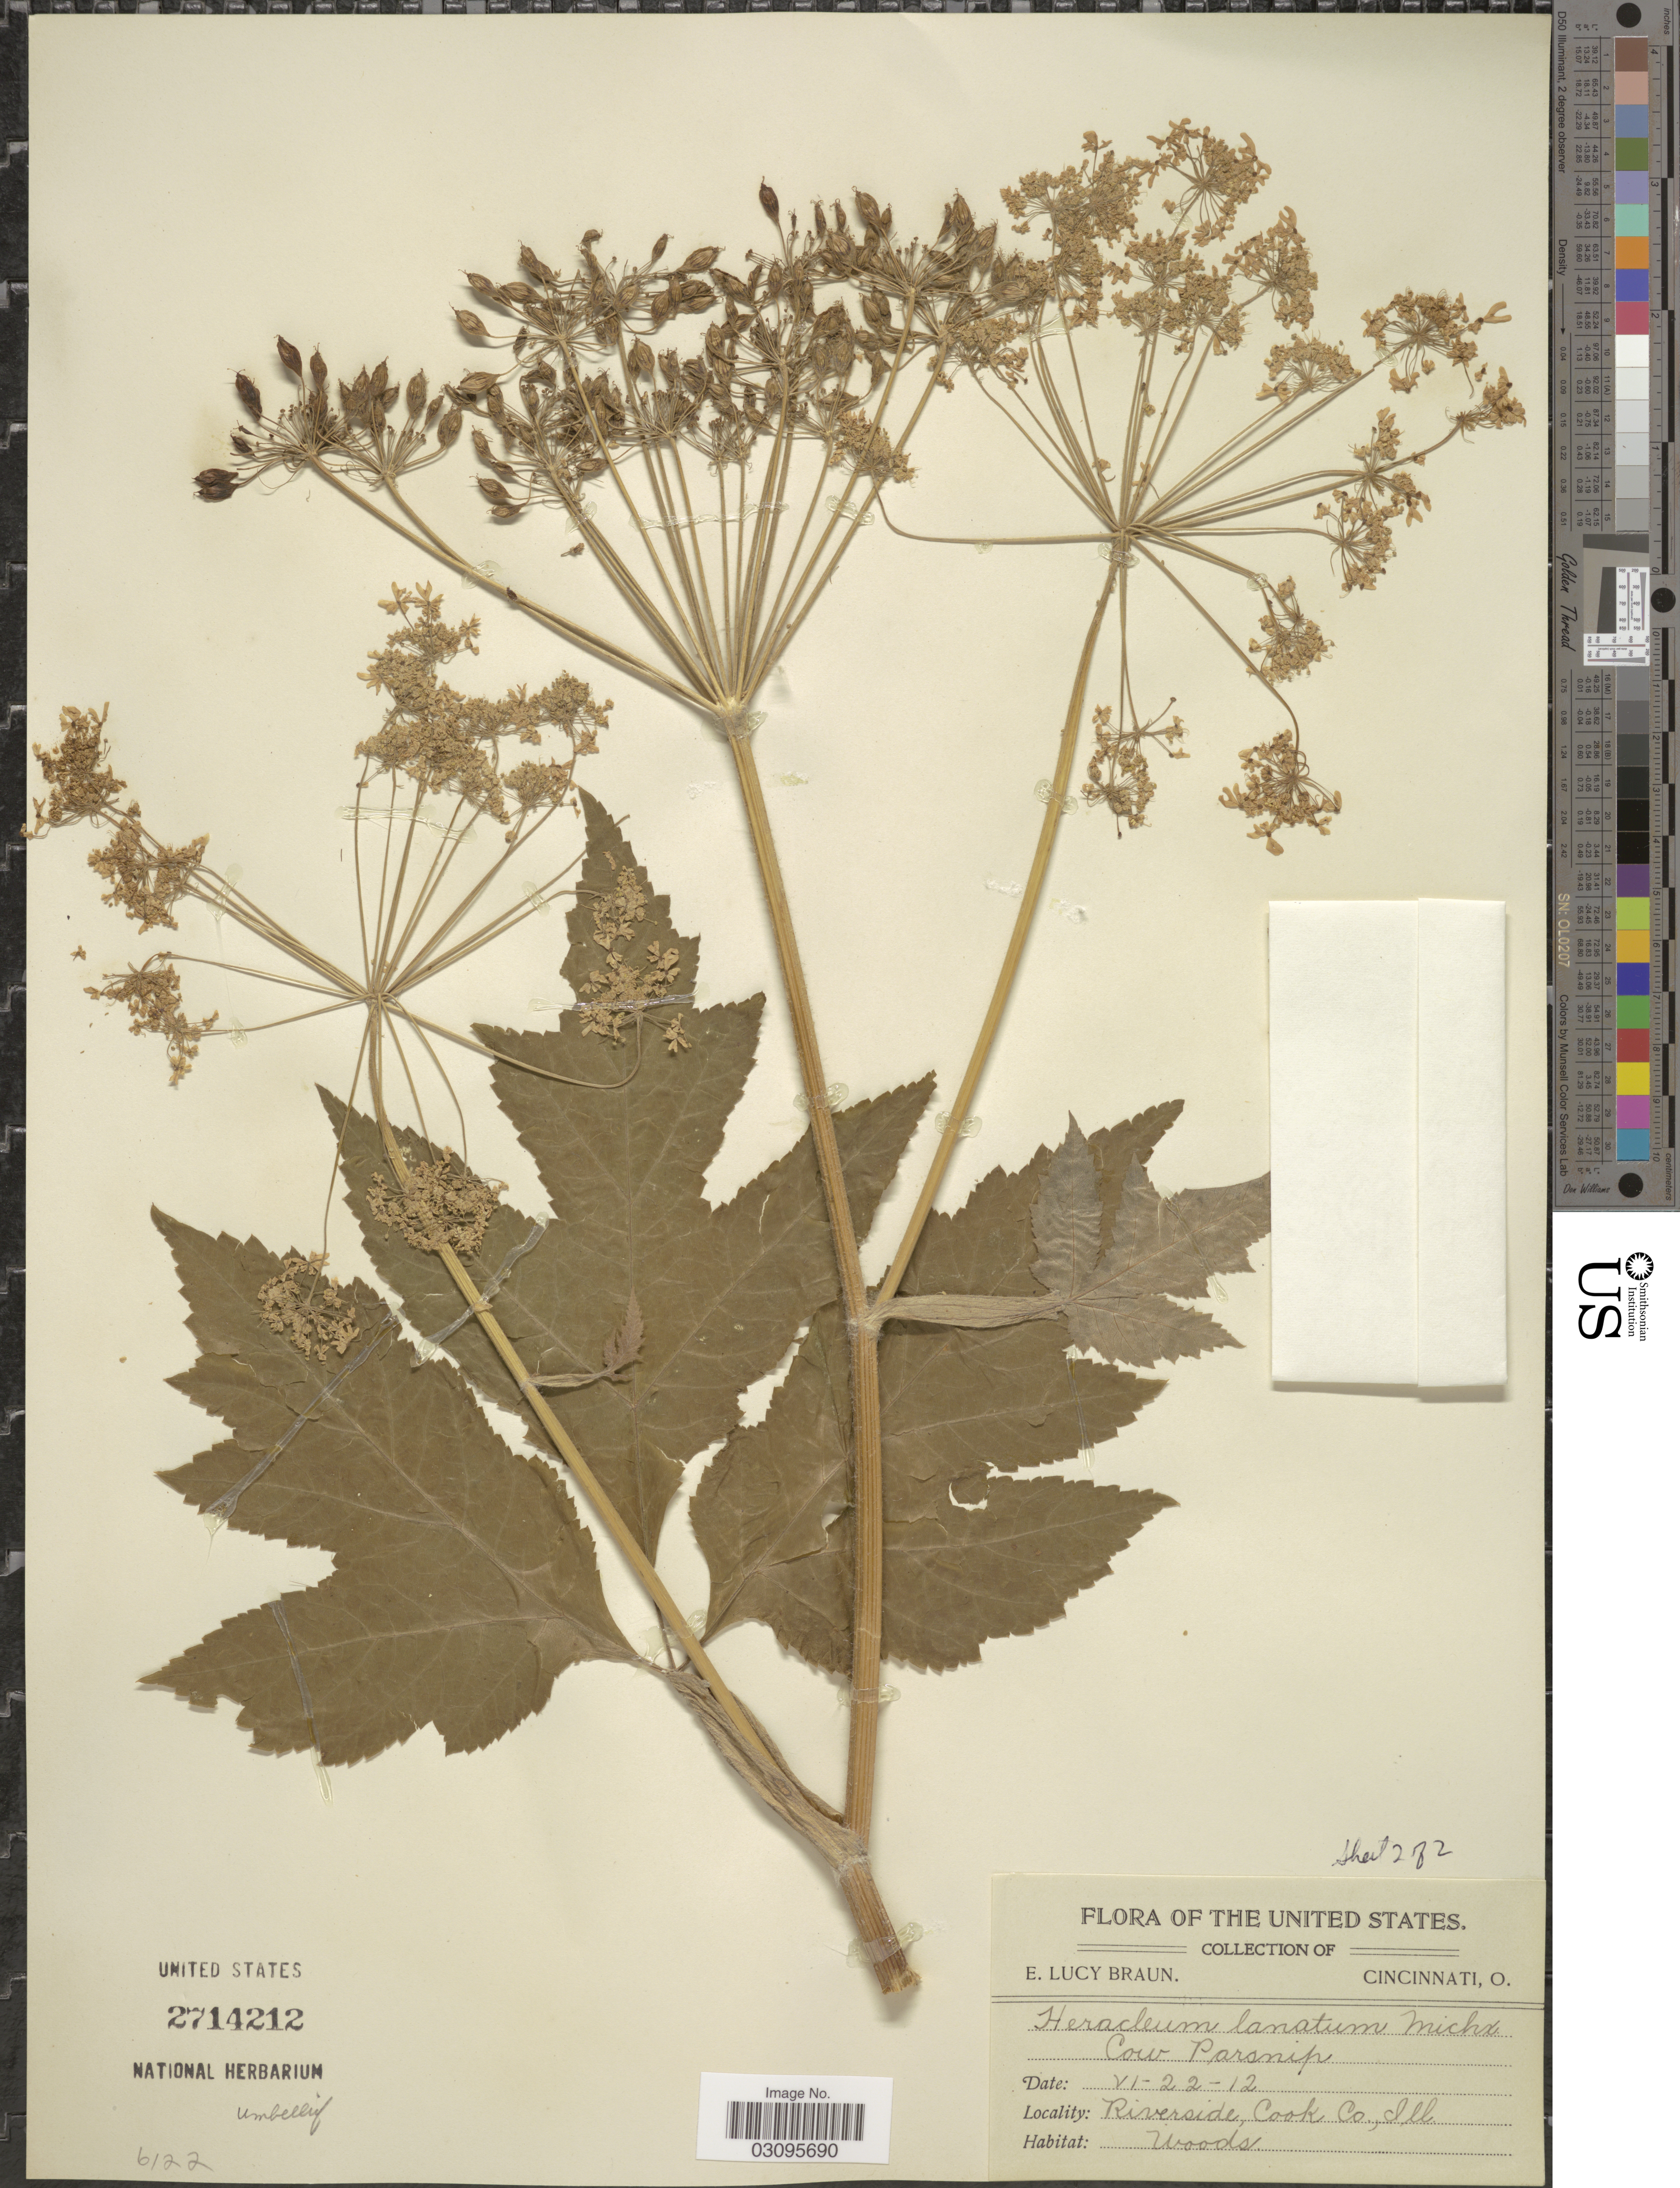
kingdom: Plantae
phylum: Tracheophyta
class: Magnoliopsida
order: Apiales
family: Apiaceae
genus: Heracleum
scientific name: Heracleum lanatum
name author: Michx.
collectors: E. L. Braun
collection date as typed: Transcribed d/m/y: 22/6/12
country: United States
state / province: Illinois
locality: Riverside, Cook Co, Ill.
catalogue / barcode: US 2714212